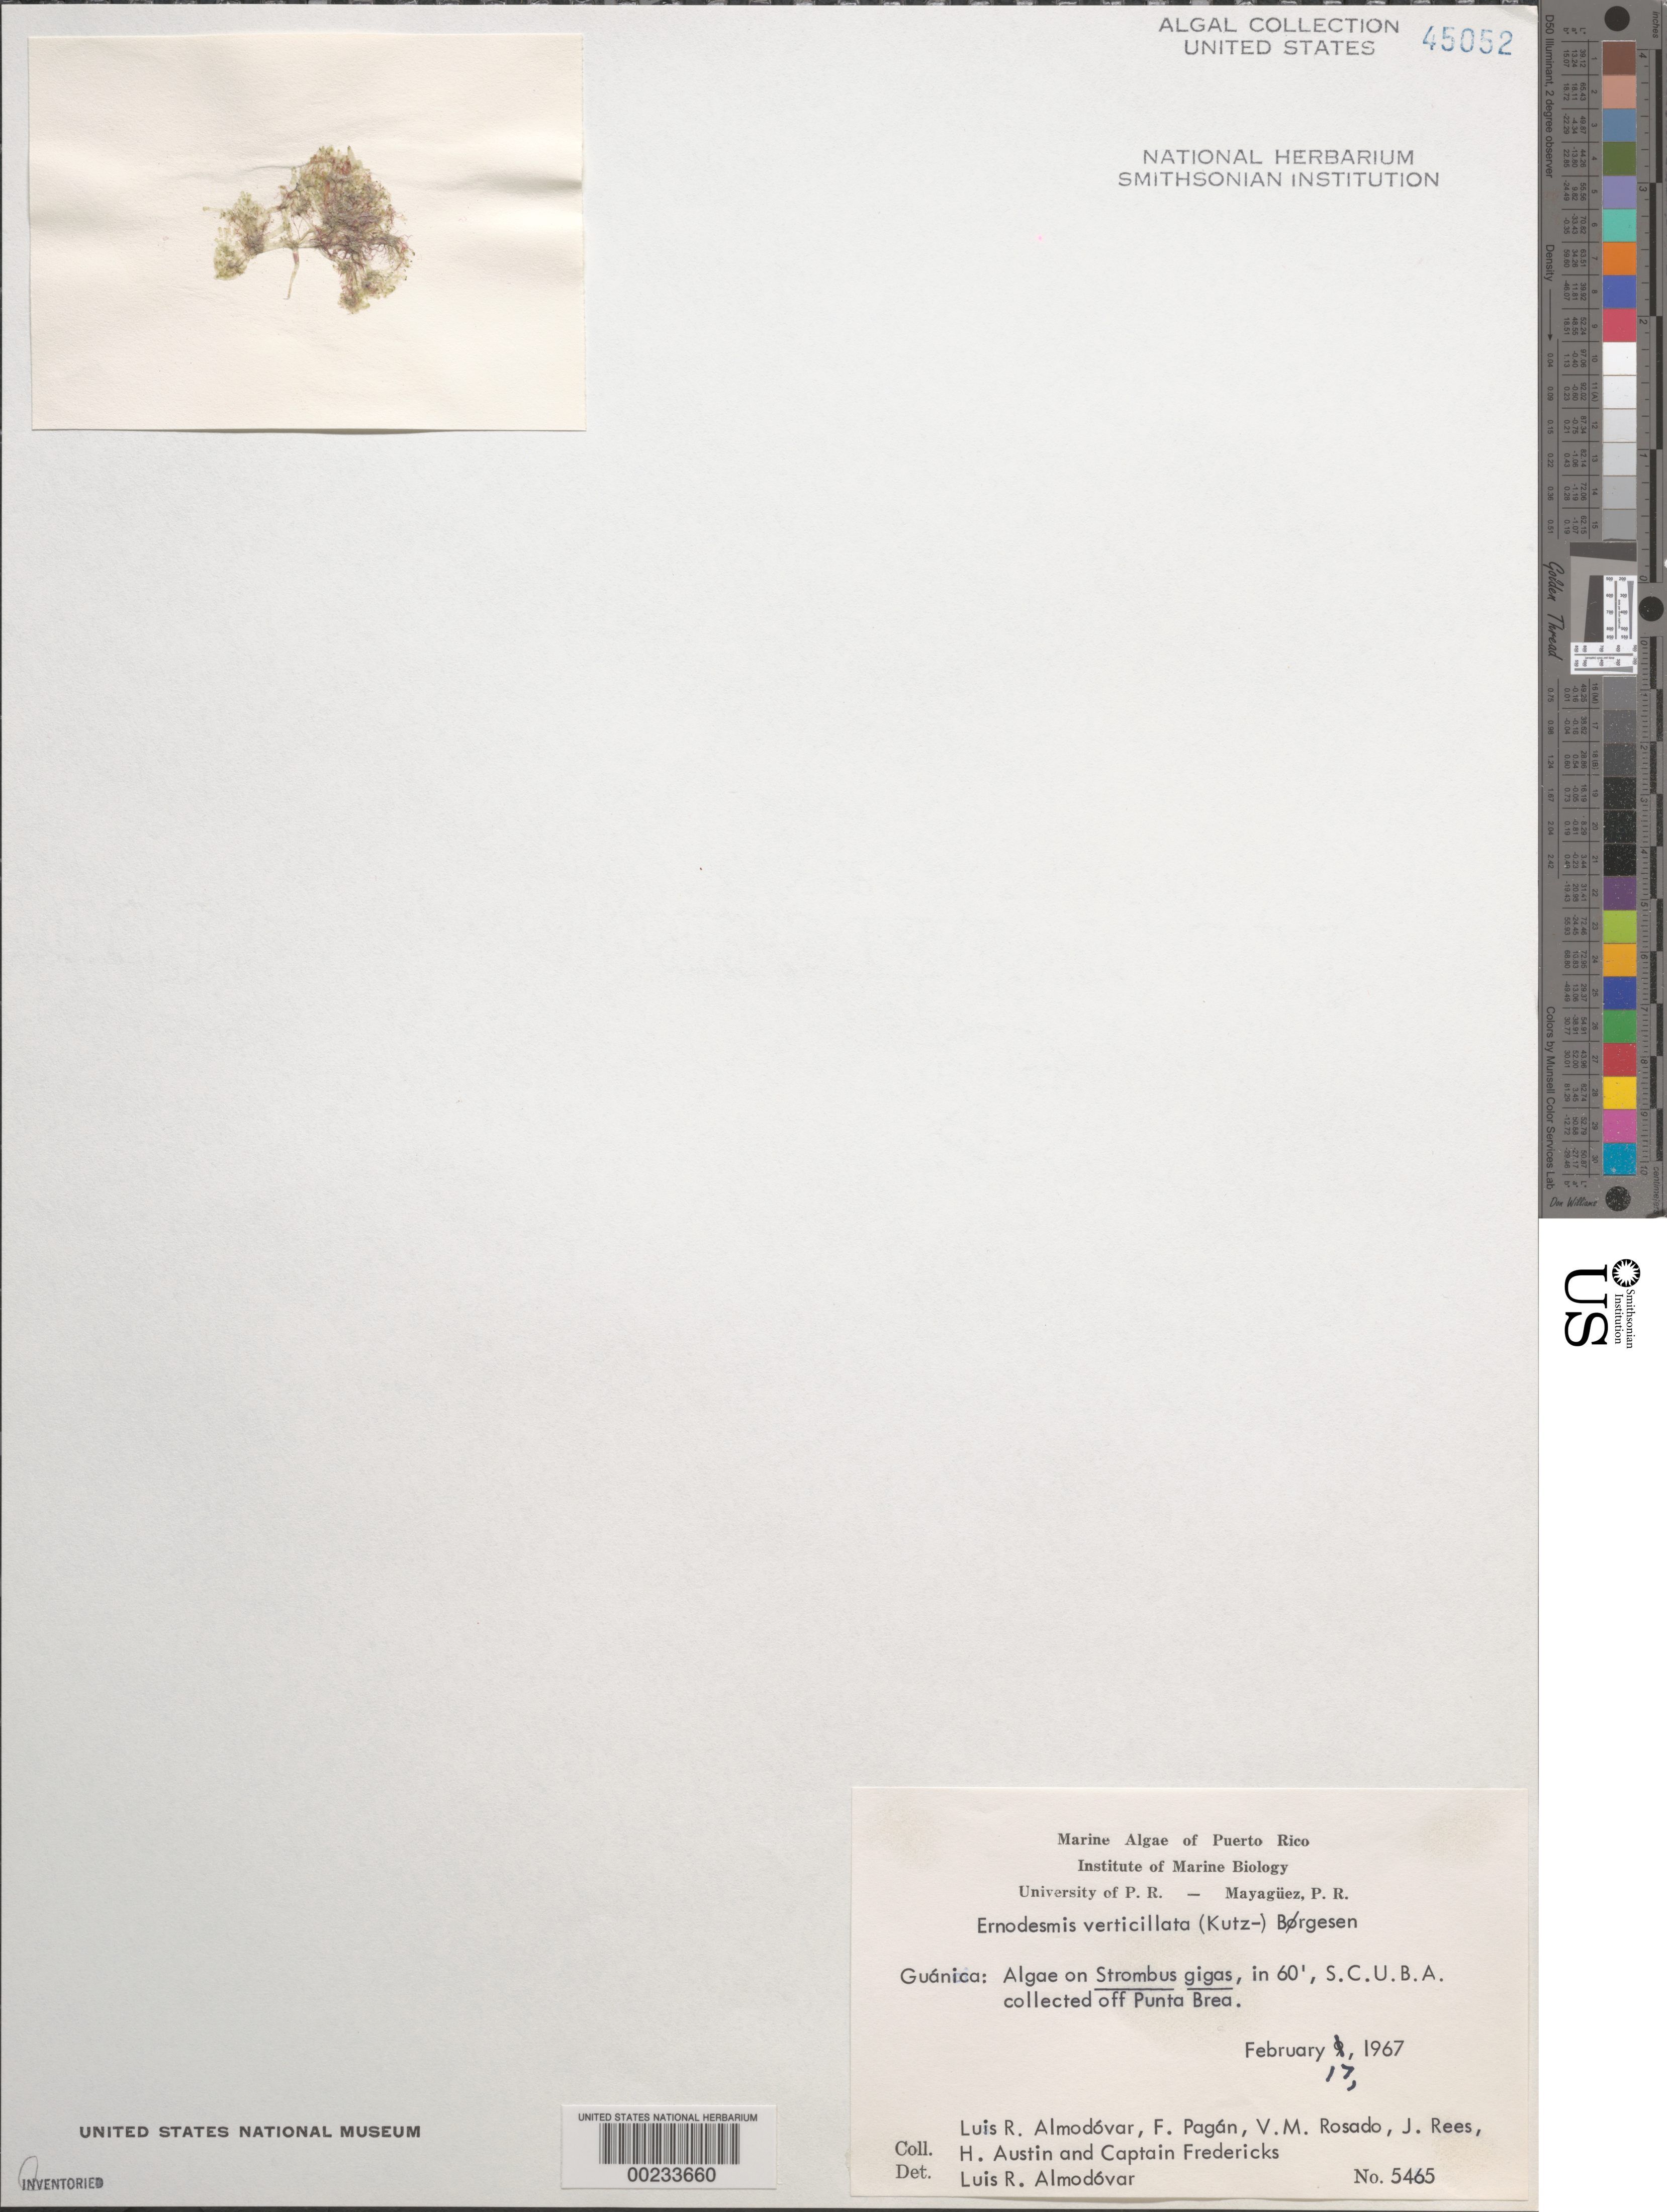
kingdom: Plantae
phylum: Chlorophyta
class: Ulvophyceae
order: Siphonocladales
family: Siphonocladaceae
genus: Ernodesmis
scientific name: Ernodesmis verticillata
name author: (Kütz.) Børgesen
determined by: Almodovar, L. R.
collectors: L. Almodovar, F. Pagan, V. Rosado, J. Rees, H. Austin & C. Fredericks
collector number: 5465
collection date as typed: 17 Feb 1967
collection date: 1967-02-17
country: Puerto Rico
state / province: Guanica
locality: Off Punta Brea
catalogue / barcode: US 45052